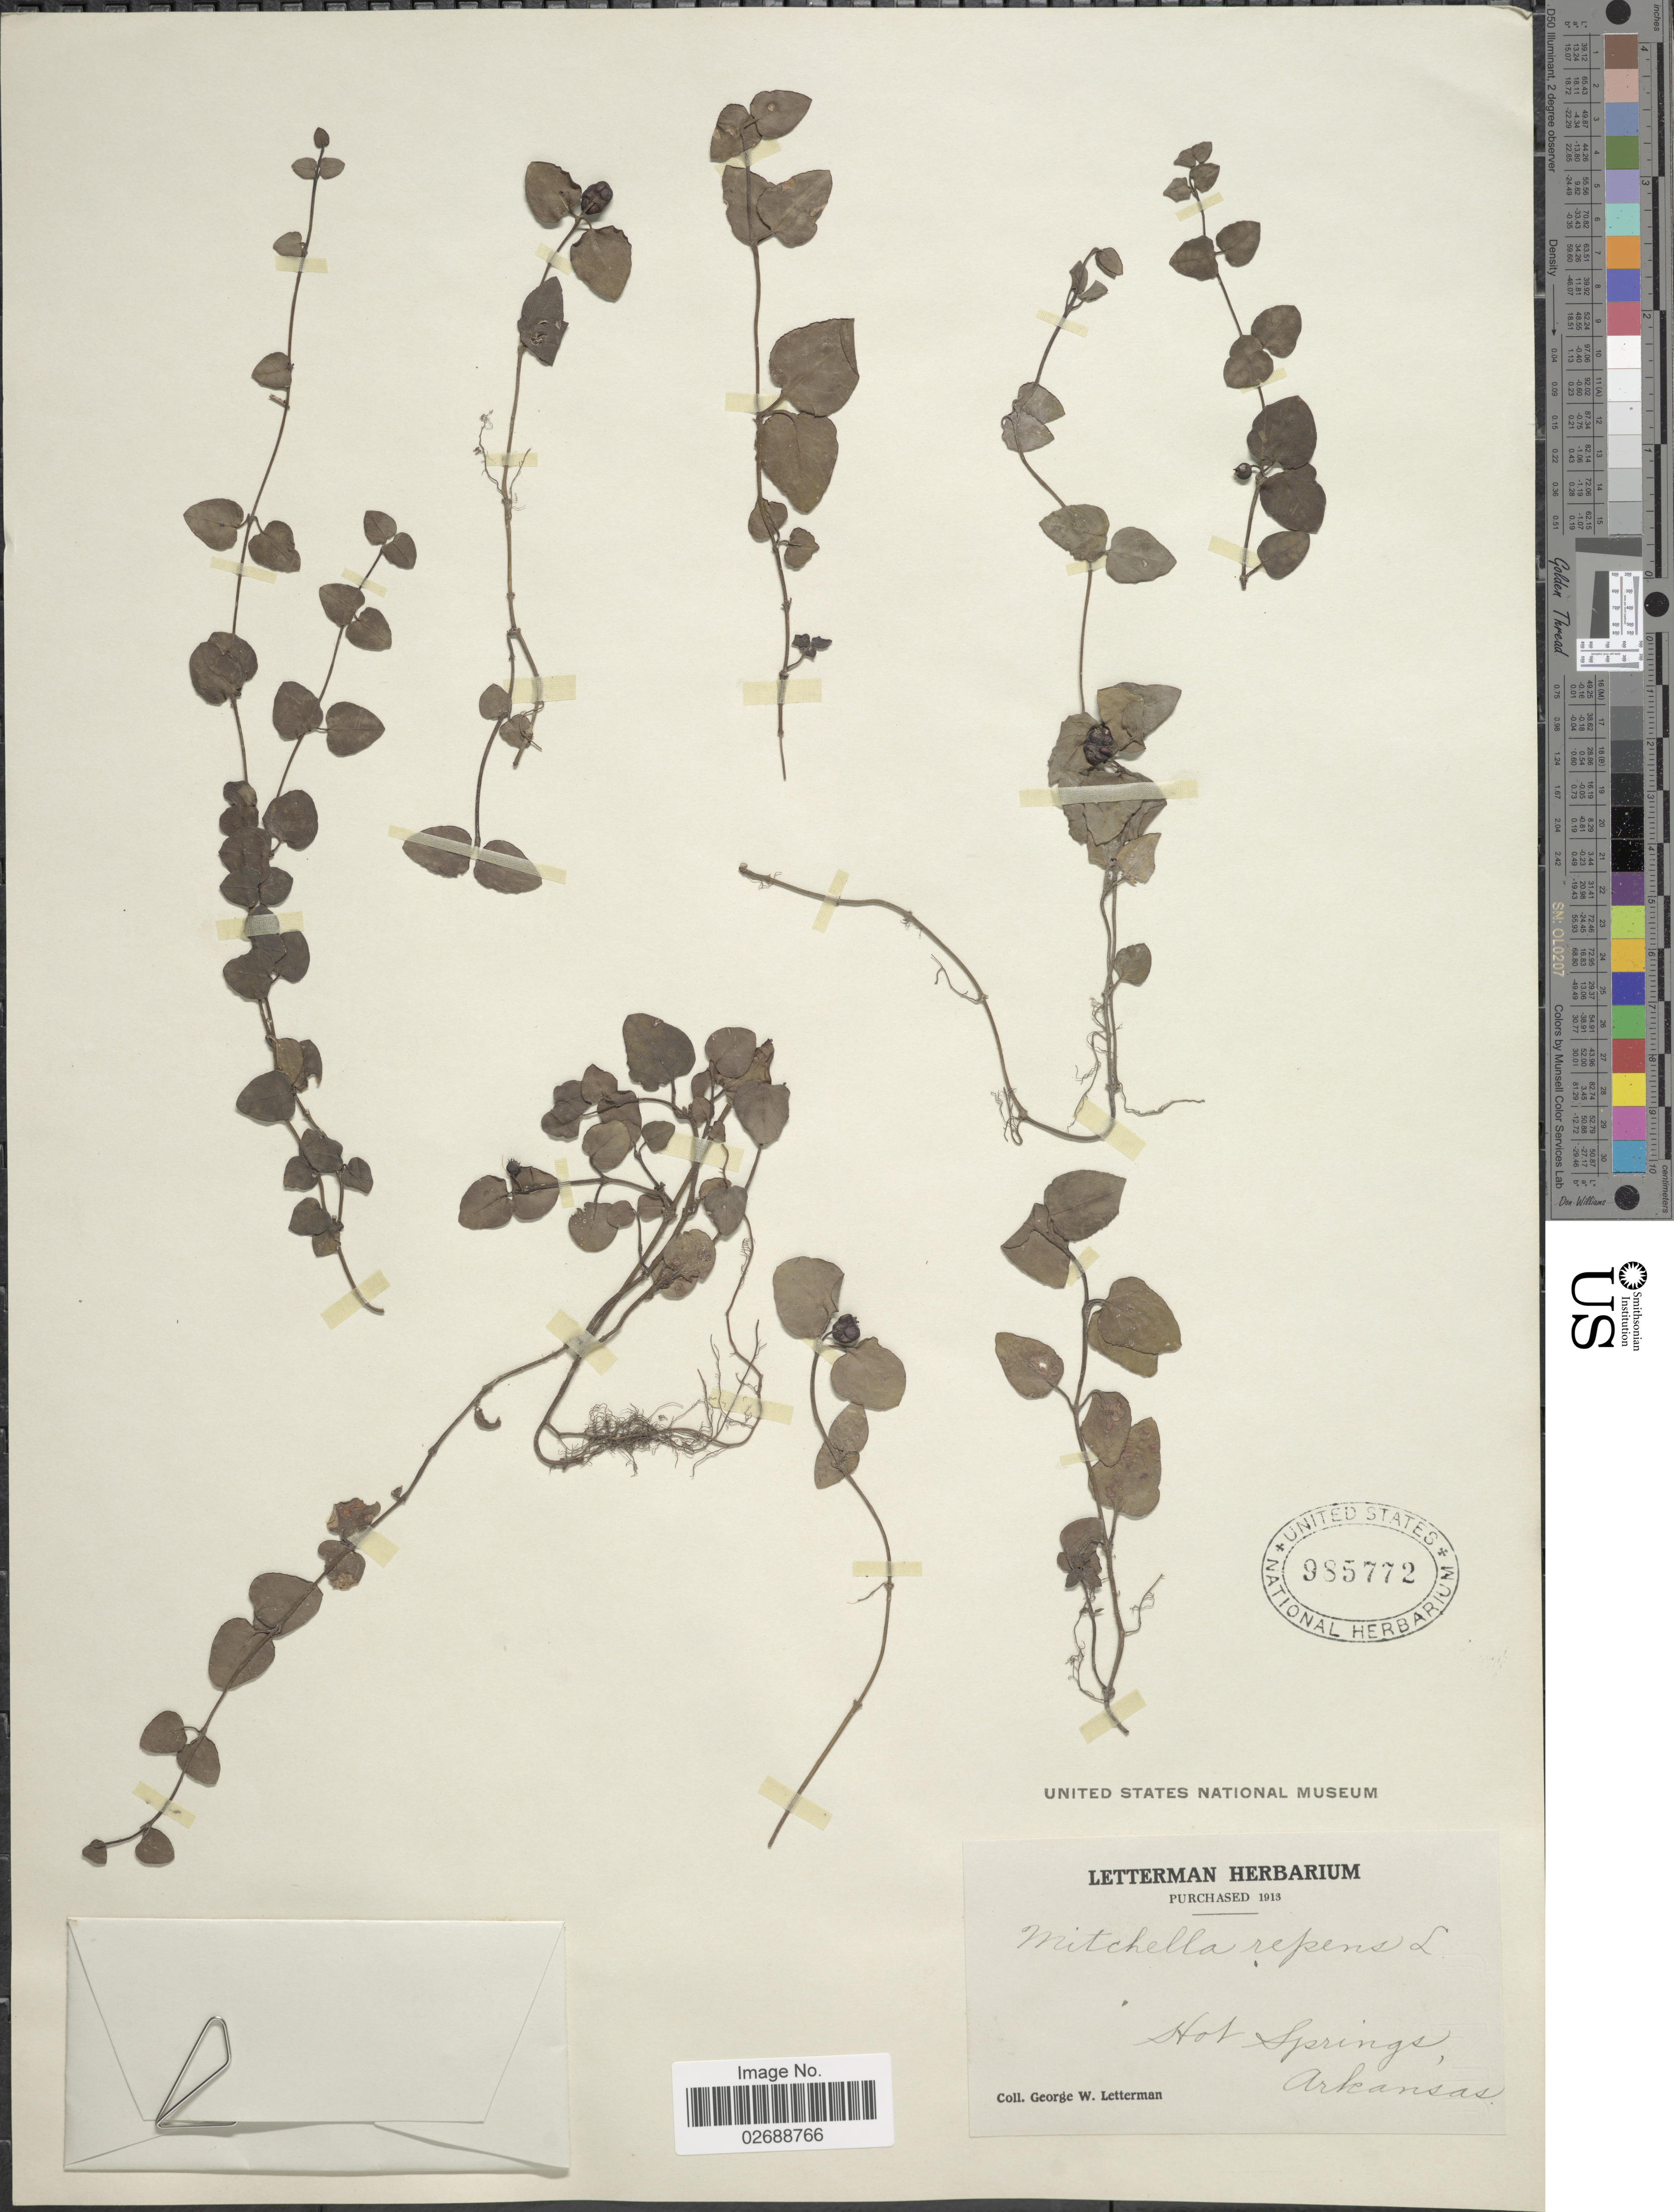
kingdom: Plantae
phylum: Tracheophyta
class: Magnoliopsida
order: Gentianales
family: Rubiaceae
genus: Mitchella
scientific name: Mitchella repens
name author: L.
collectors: G. W. Letterman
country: United States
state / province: Arkansas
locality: Hot Springs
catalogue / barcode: US 985772